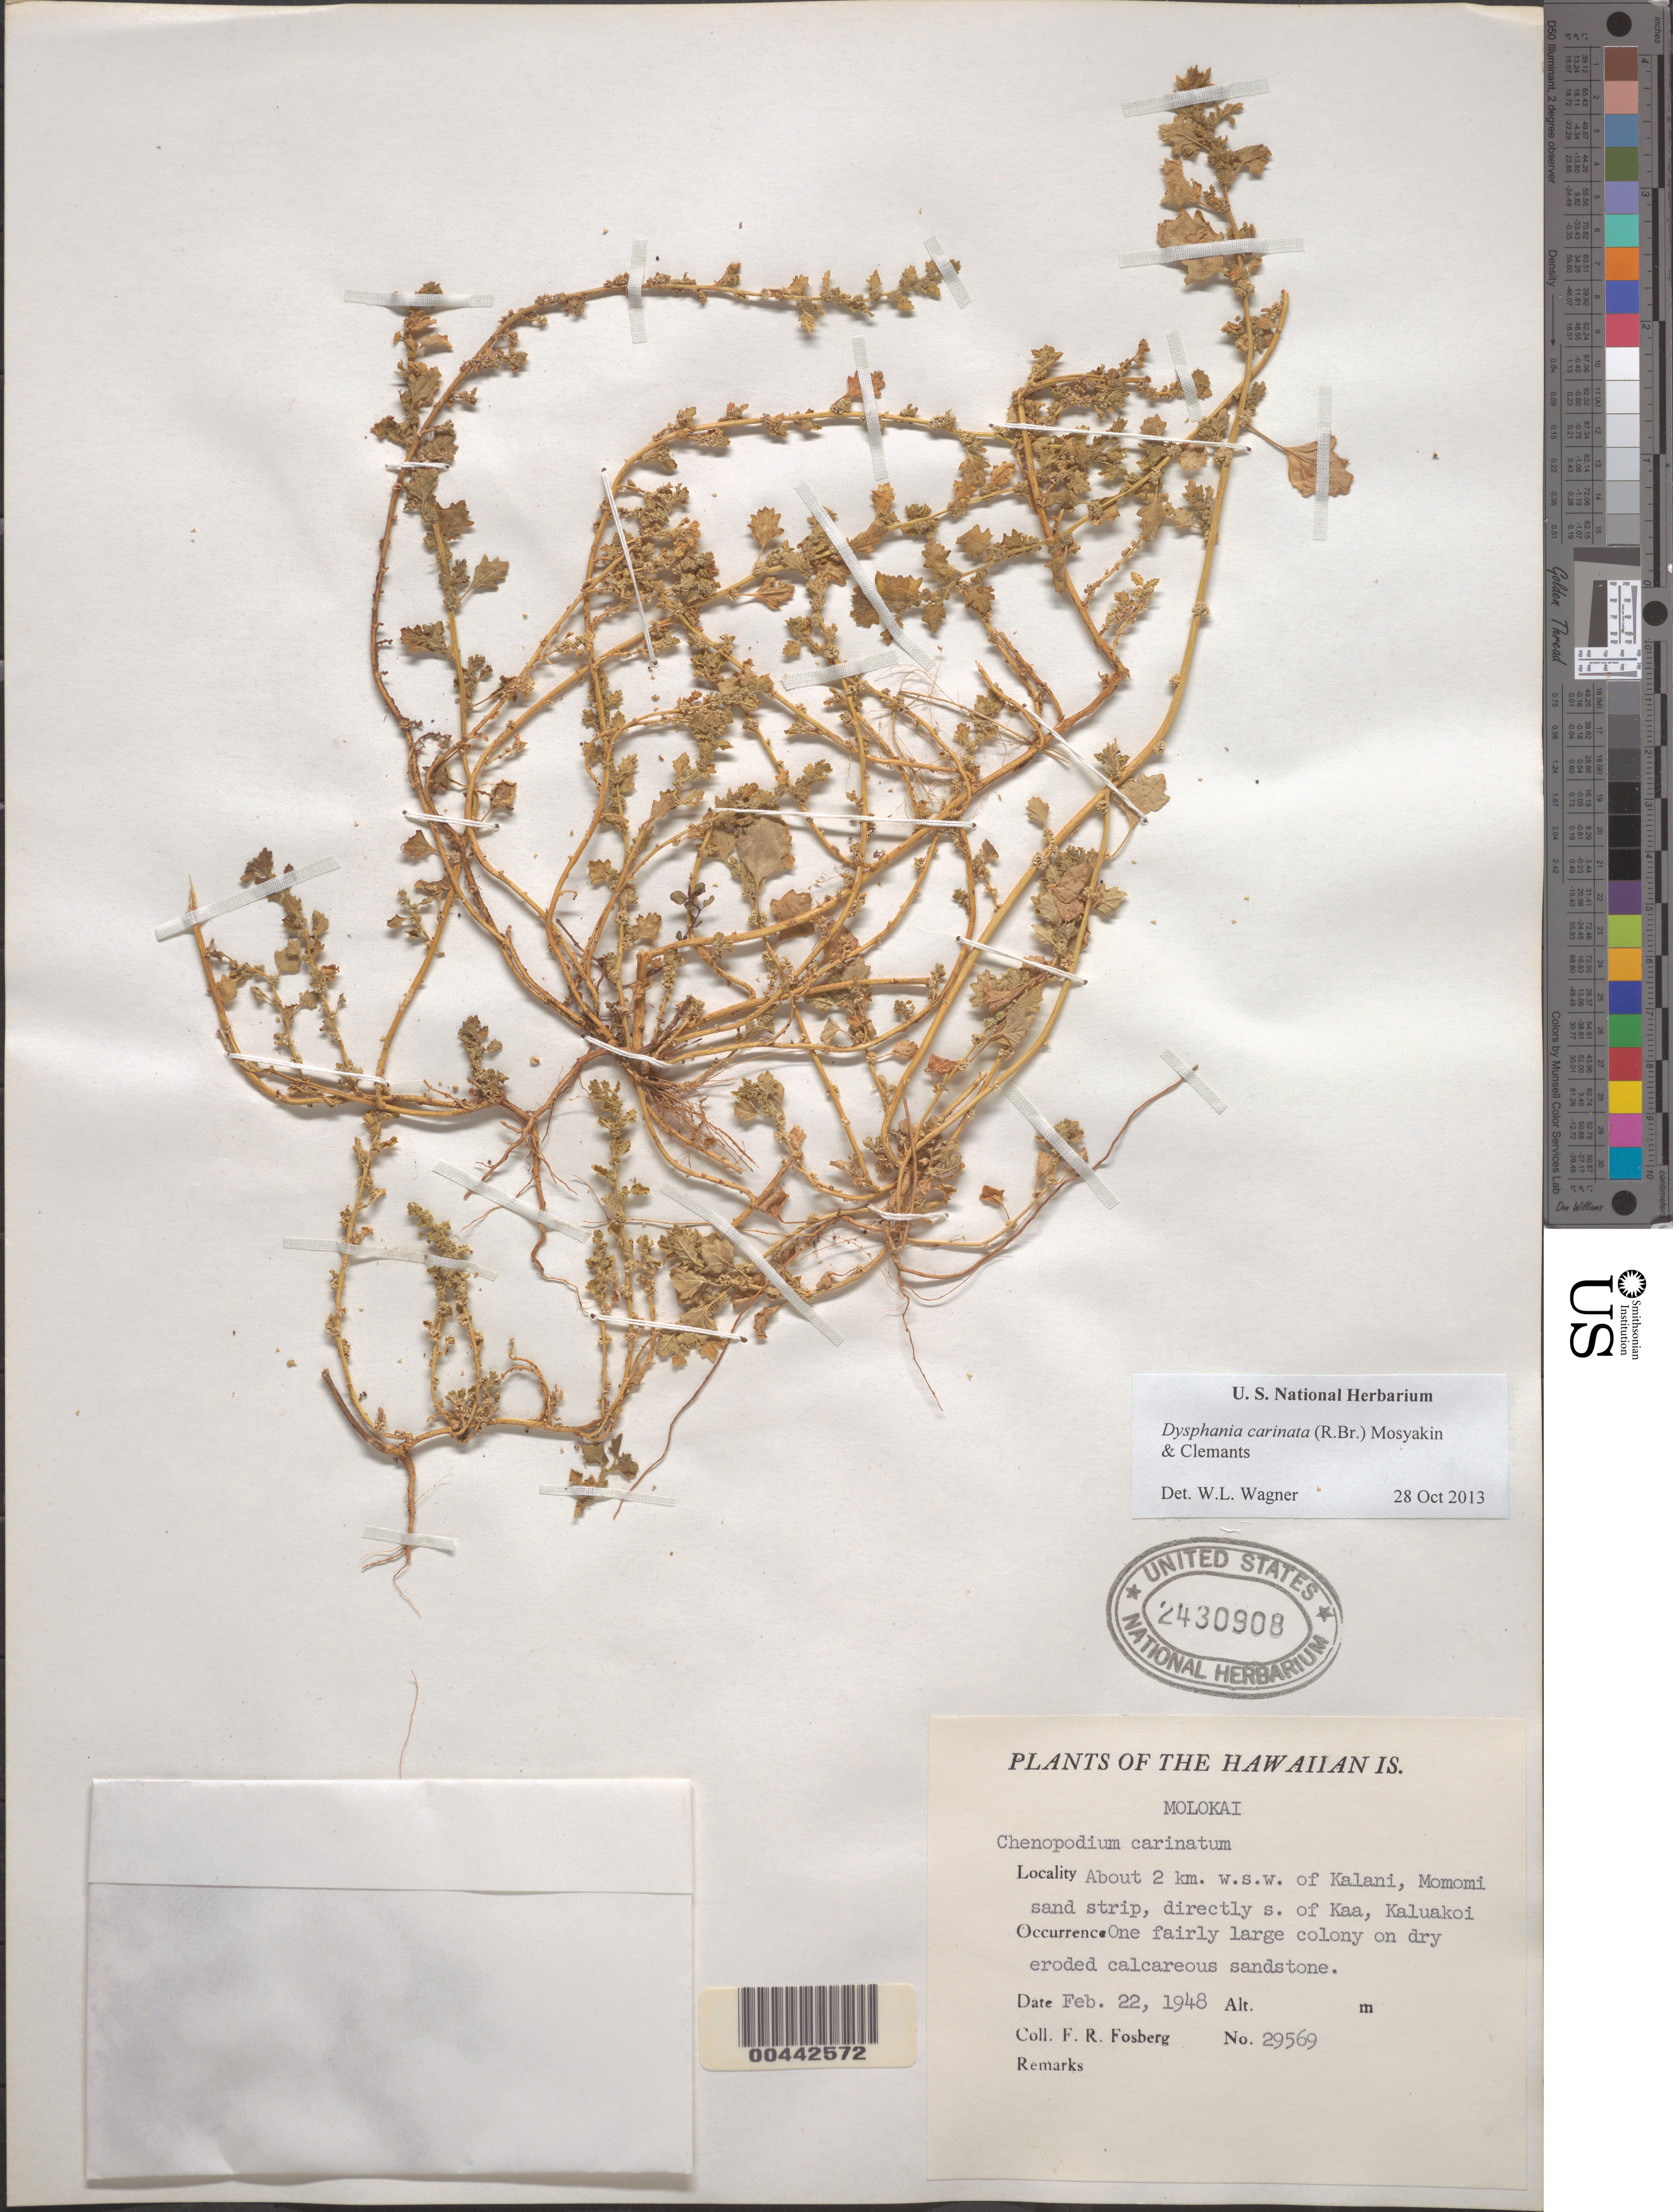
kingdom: Plantae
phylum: Tracheophyta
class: Magnoliopsida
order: Caryophyllales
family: Amaranthaceae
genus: Dysphania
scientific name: Dysphania carinata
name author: (R. Br.) Mosyakin & Clemants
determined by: Wagner, W. L., (BOT), Smithsonian Institution - National Museum of Natural History (UNITED STATES)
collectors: F. R. Fosberg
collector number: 29569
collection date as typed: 22 Feb 1948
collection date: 1948-02-22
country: United States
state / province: Hawaii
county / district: Maui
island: Moloka'i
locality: About 2 km. WSW of Kalani, Momomi sand strip, directly S of Kaa, Kaluakoi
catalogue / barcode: US 2430908